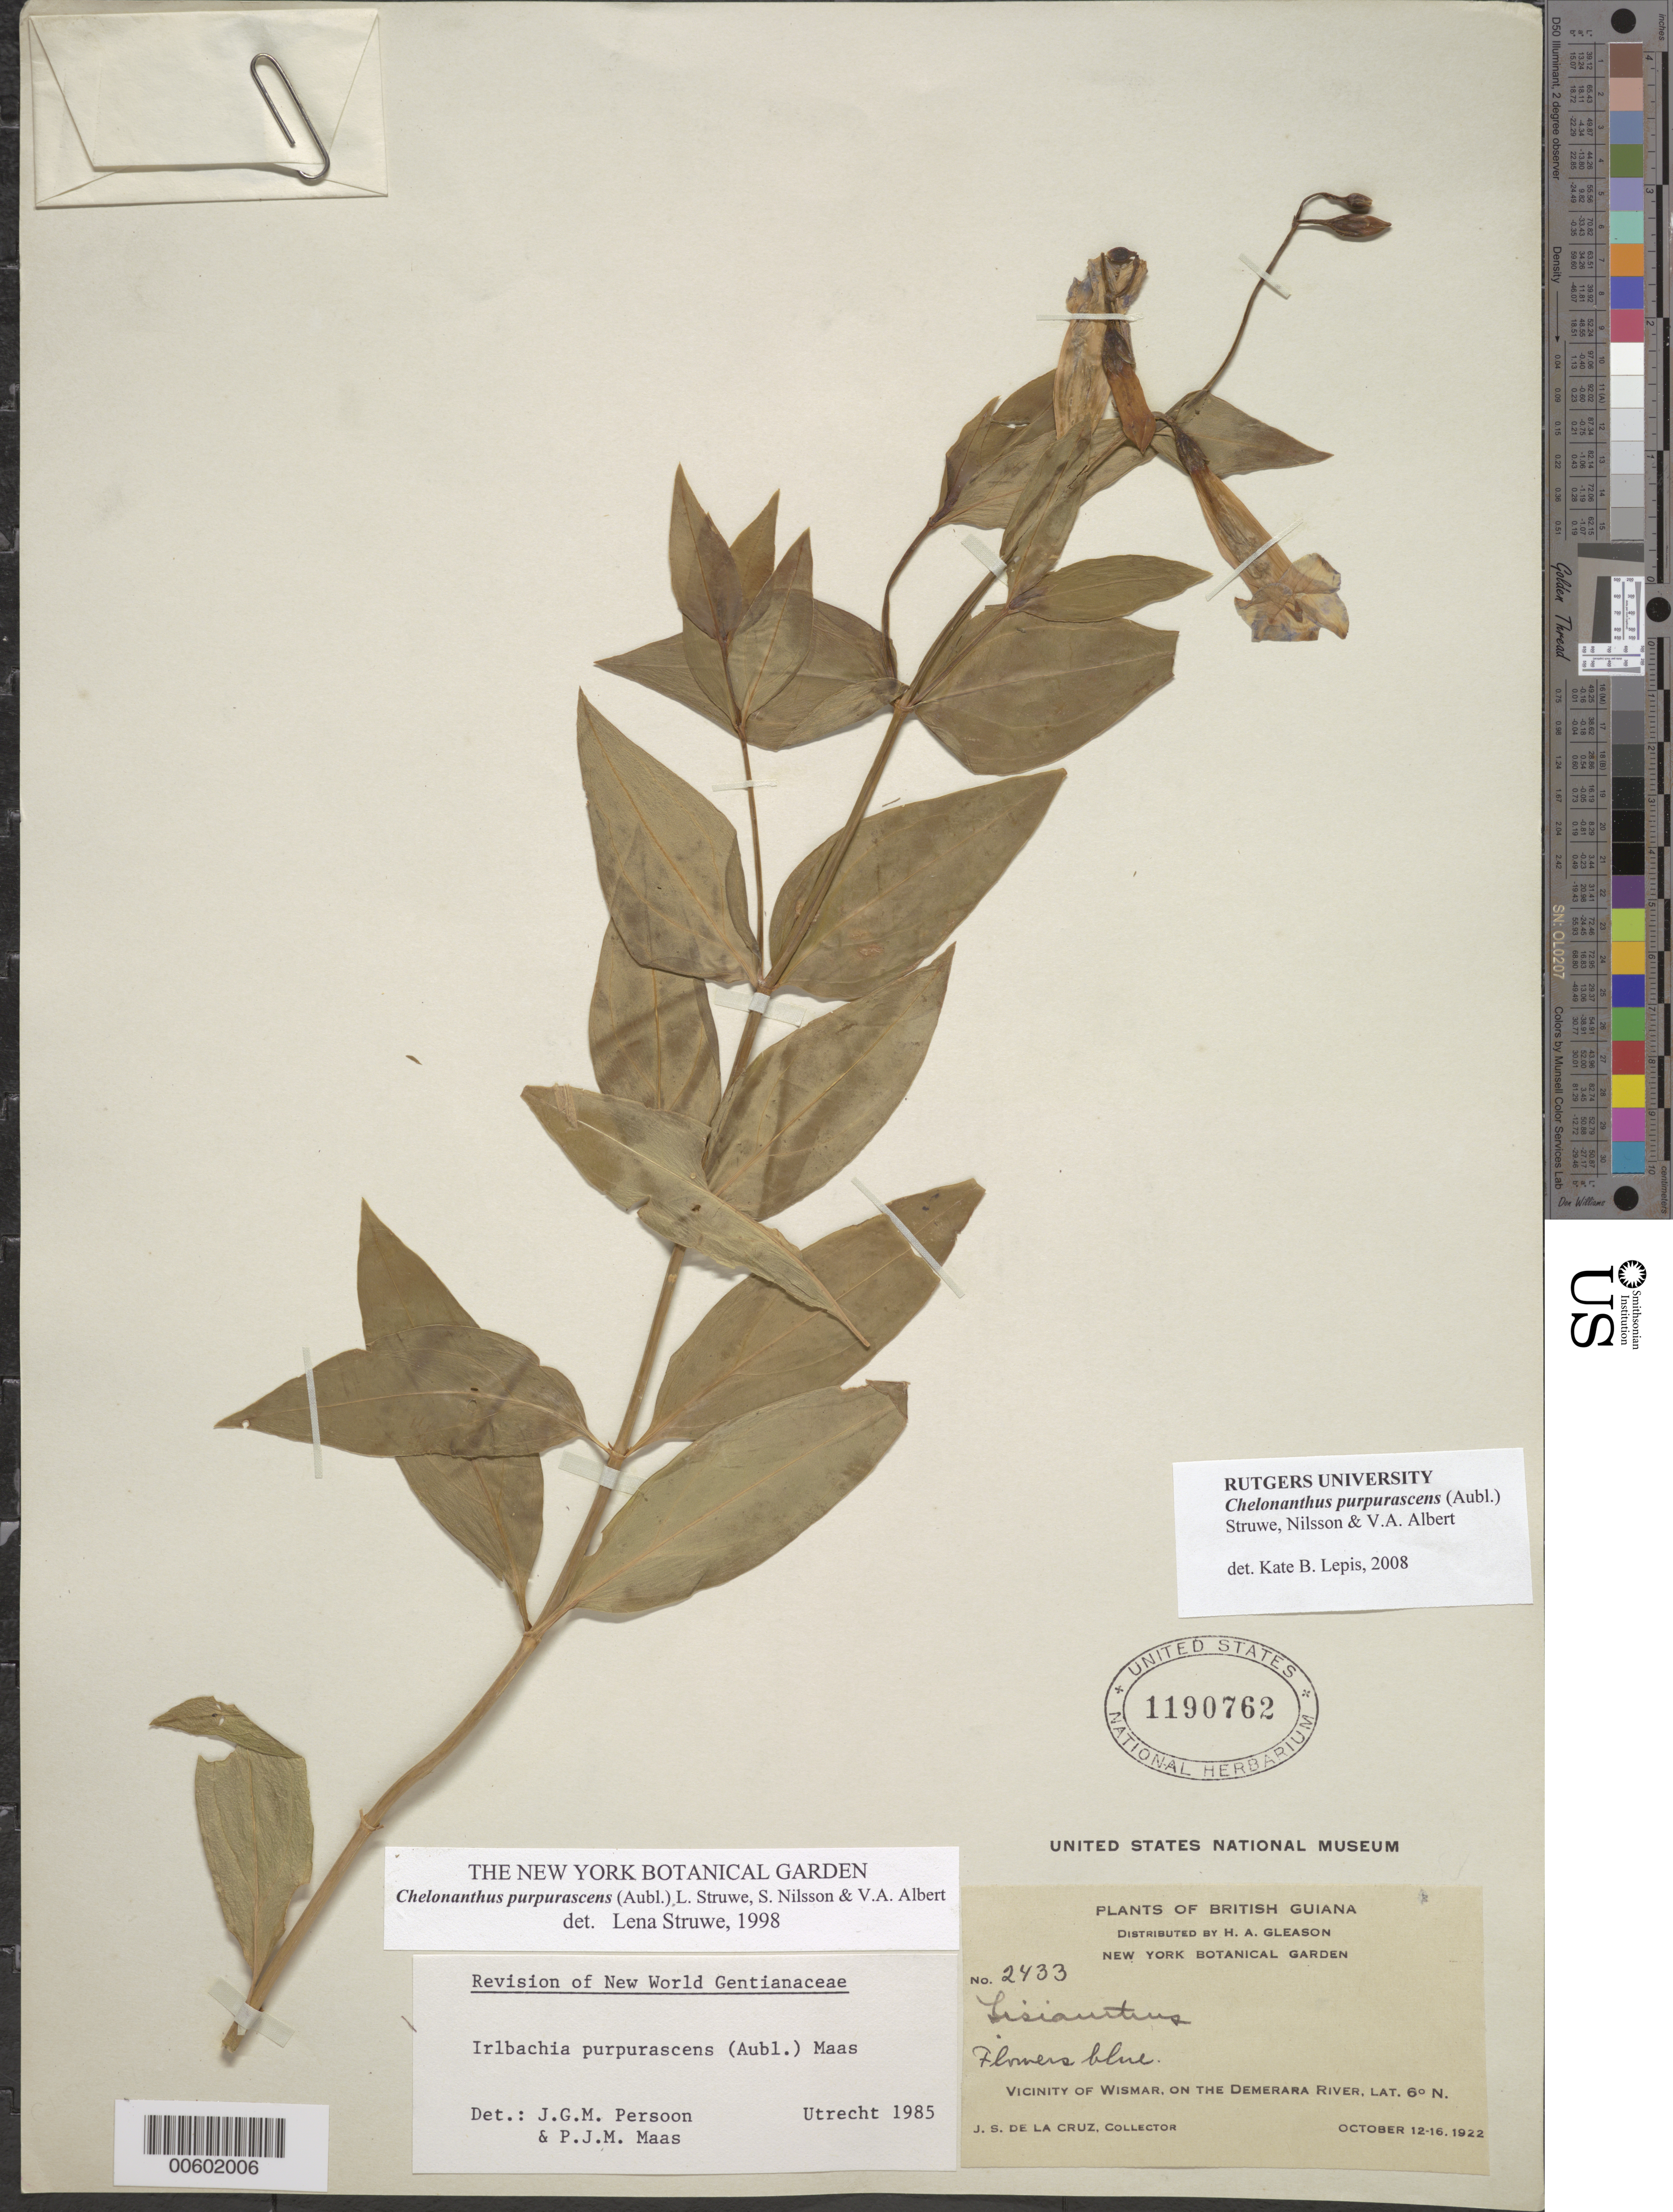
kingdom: Plantae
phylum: Tracheophyta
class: Magnoliopsida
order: Gentianales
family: Gentianaceae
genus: Chelonanthus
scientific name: Chelonanthus purpurascens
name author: (Aubl.) Struwe et al.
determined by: Struwe, L.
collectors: J. S. de la Cruz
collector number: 2433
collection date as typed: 12-Oct-22 to 16-Oct-22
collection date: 1922-10-12/1922-10-16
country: Guyana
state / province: U. Demerara-Berbice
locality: Wismar vic., on the Demerara River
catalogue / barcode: US 1190762